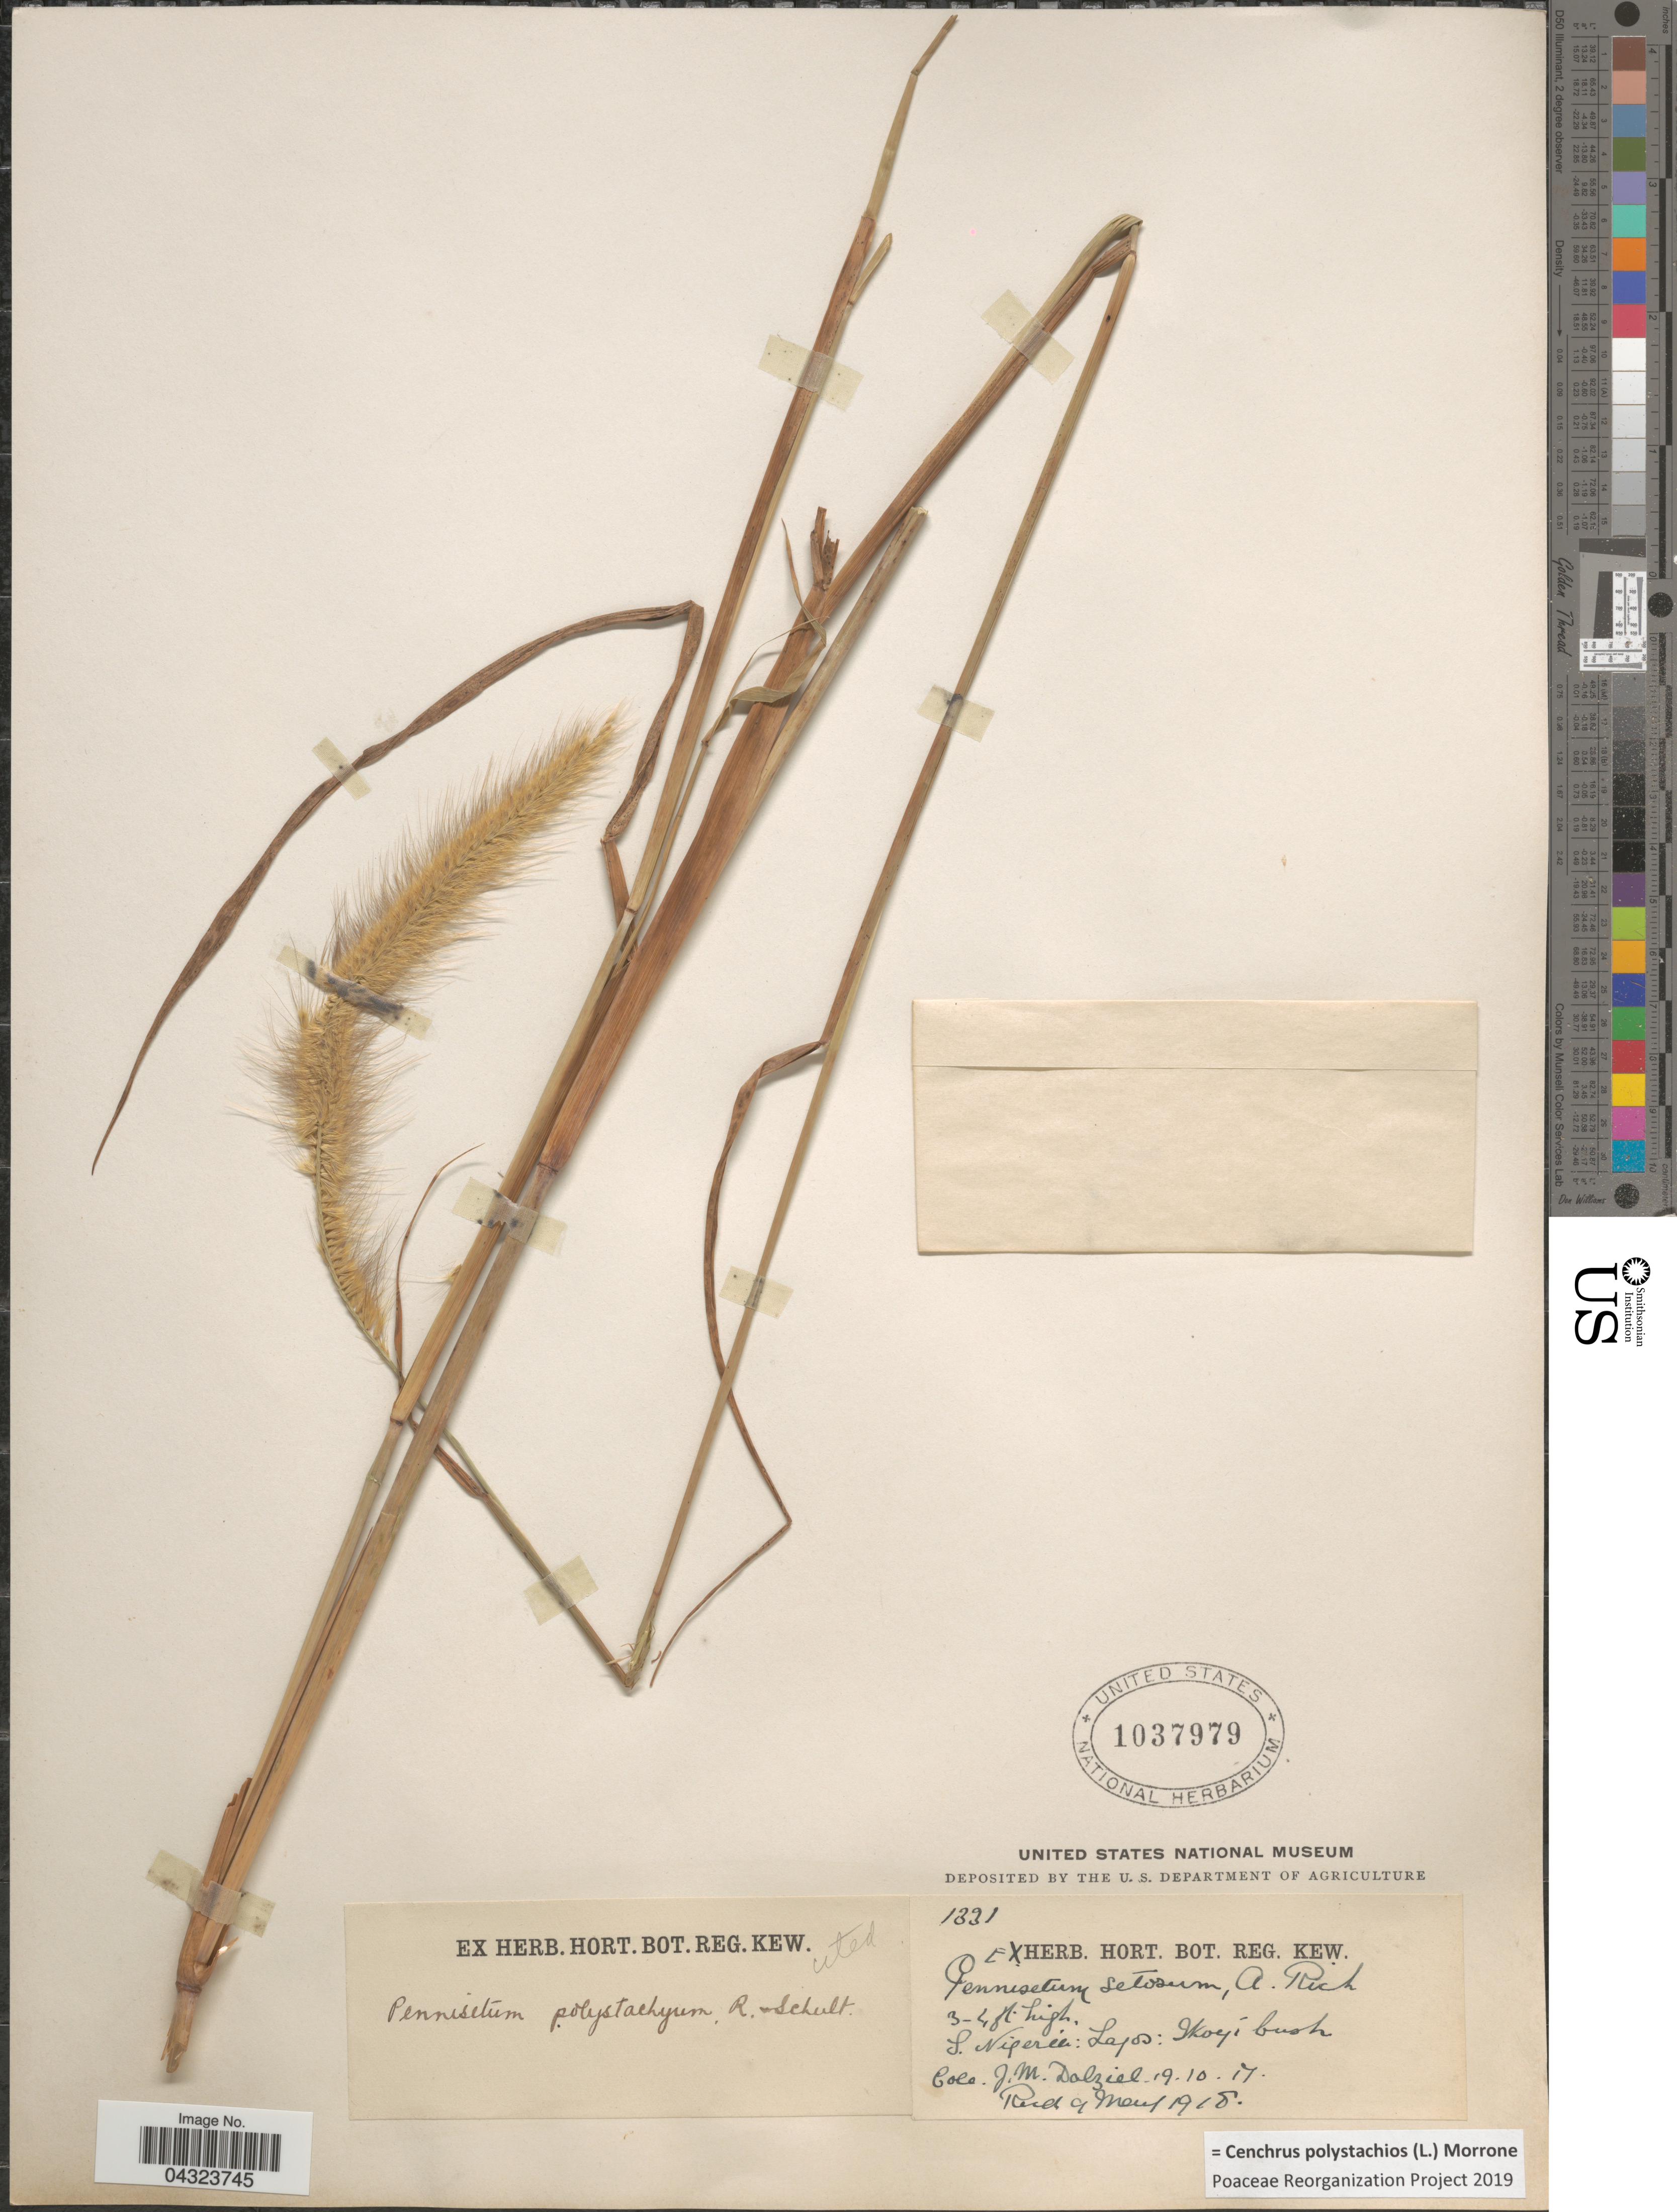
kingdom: Plantae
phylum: Tracheophyta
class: Liliopsida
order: Poales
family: Poaceae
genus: Cenchrus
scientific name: Cenchrus polystachios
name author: (L.) Morrone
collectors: J. Dalziel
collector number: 1331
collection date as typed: Transcribed d/m/y: 19/10/17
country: Nigeria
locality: S. Nigeria: Lajos: Ikoyí bush.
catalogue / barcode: US 1037979